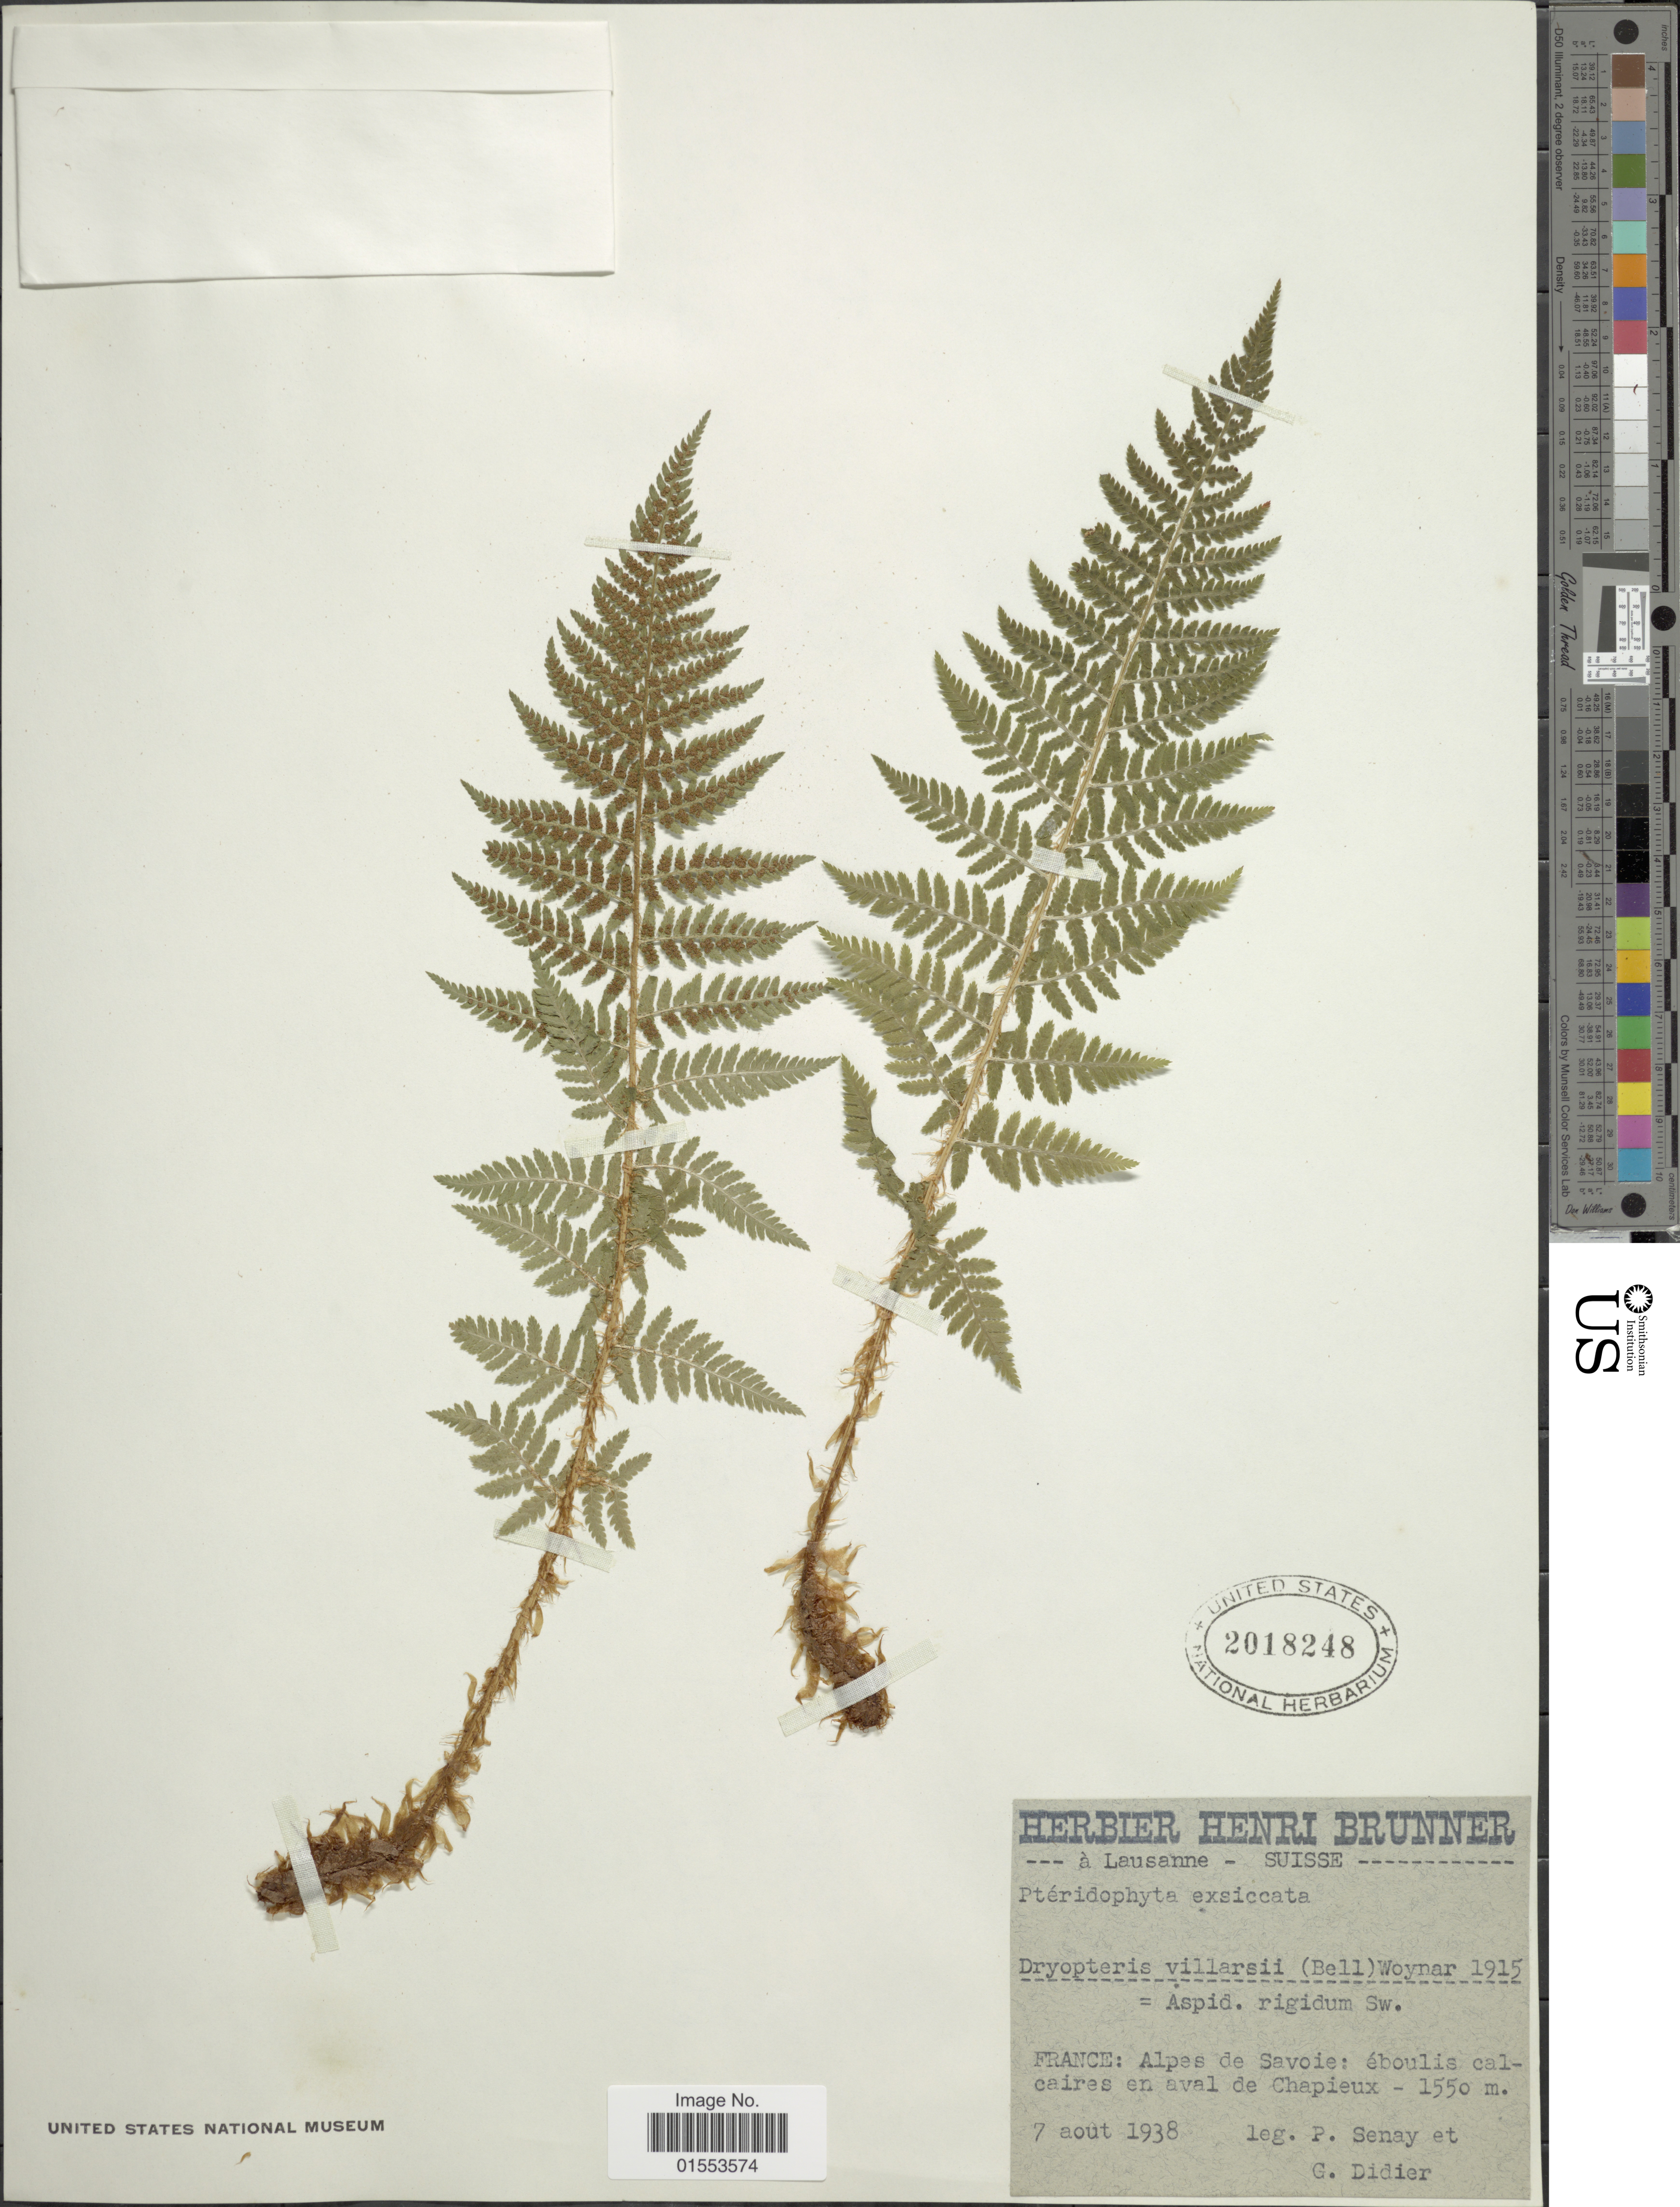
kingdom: Plantae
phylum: Tracheophyta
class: Polypodiopsida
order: Polypodiales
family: Dryopteridaceae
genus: Dryopteris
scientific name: Dryopteris rigida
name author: Underw.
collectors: P. Senay & G. Didier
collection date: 1938-08-07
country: France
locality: France: Alpes de Savoie: eboulis calcaires en aval de Chapieux.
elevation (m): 1550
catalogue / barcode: US 2018248